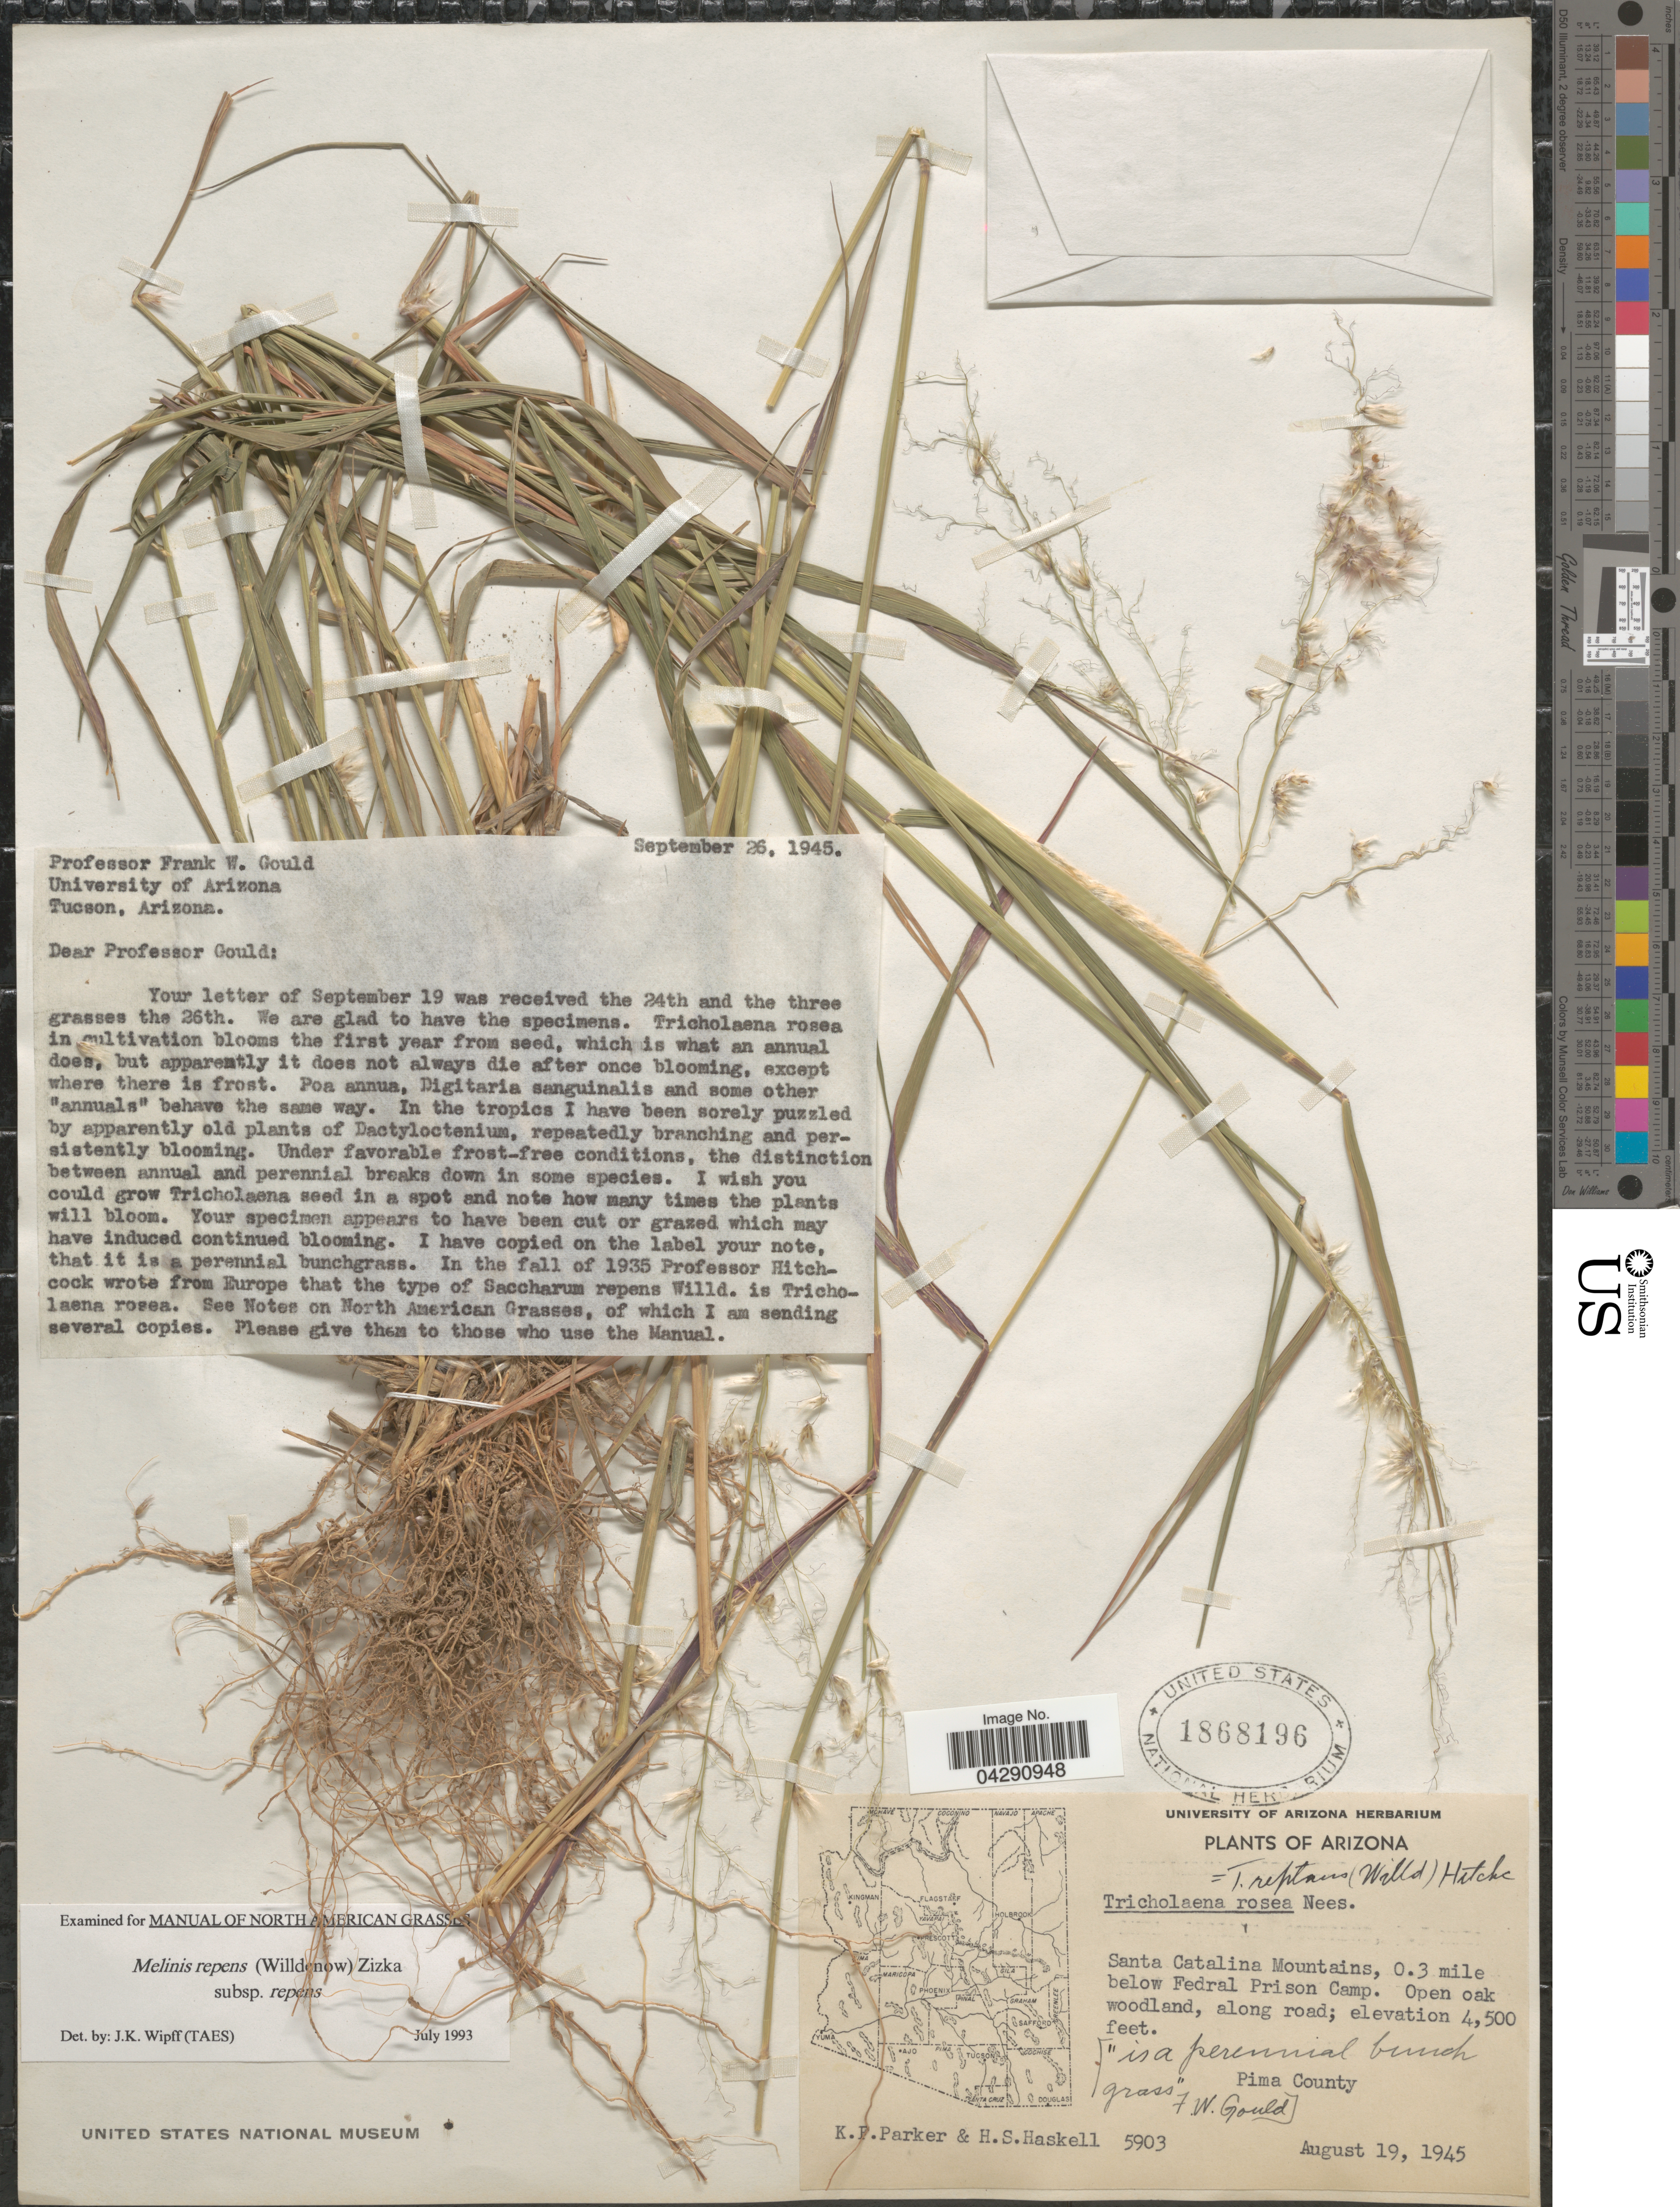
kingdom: Plantae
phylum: Tracheophyta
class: Liliopsida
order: Poales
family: Poaceae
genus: Melinis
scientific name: Melinis repens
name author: (Willd.) Zizka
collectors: K. F. Parker & H. Haskell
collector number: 5903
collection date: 1945-08-19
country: United States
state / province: Arizona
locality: Santa Catalina Mountains, 0.3 mile below Fedral Prison Camp. Pima County.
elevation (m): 1372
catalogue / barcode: US 1868196